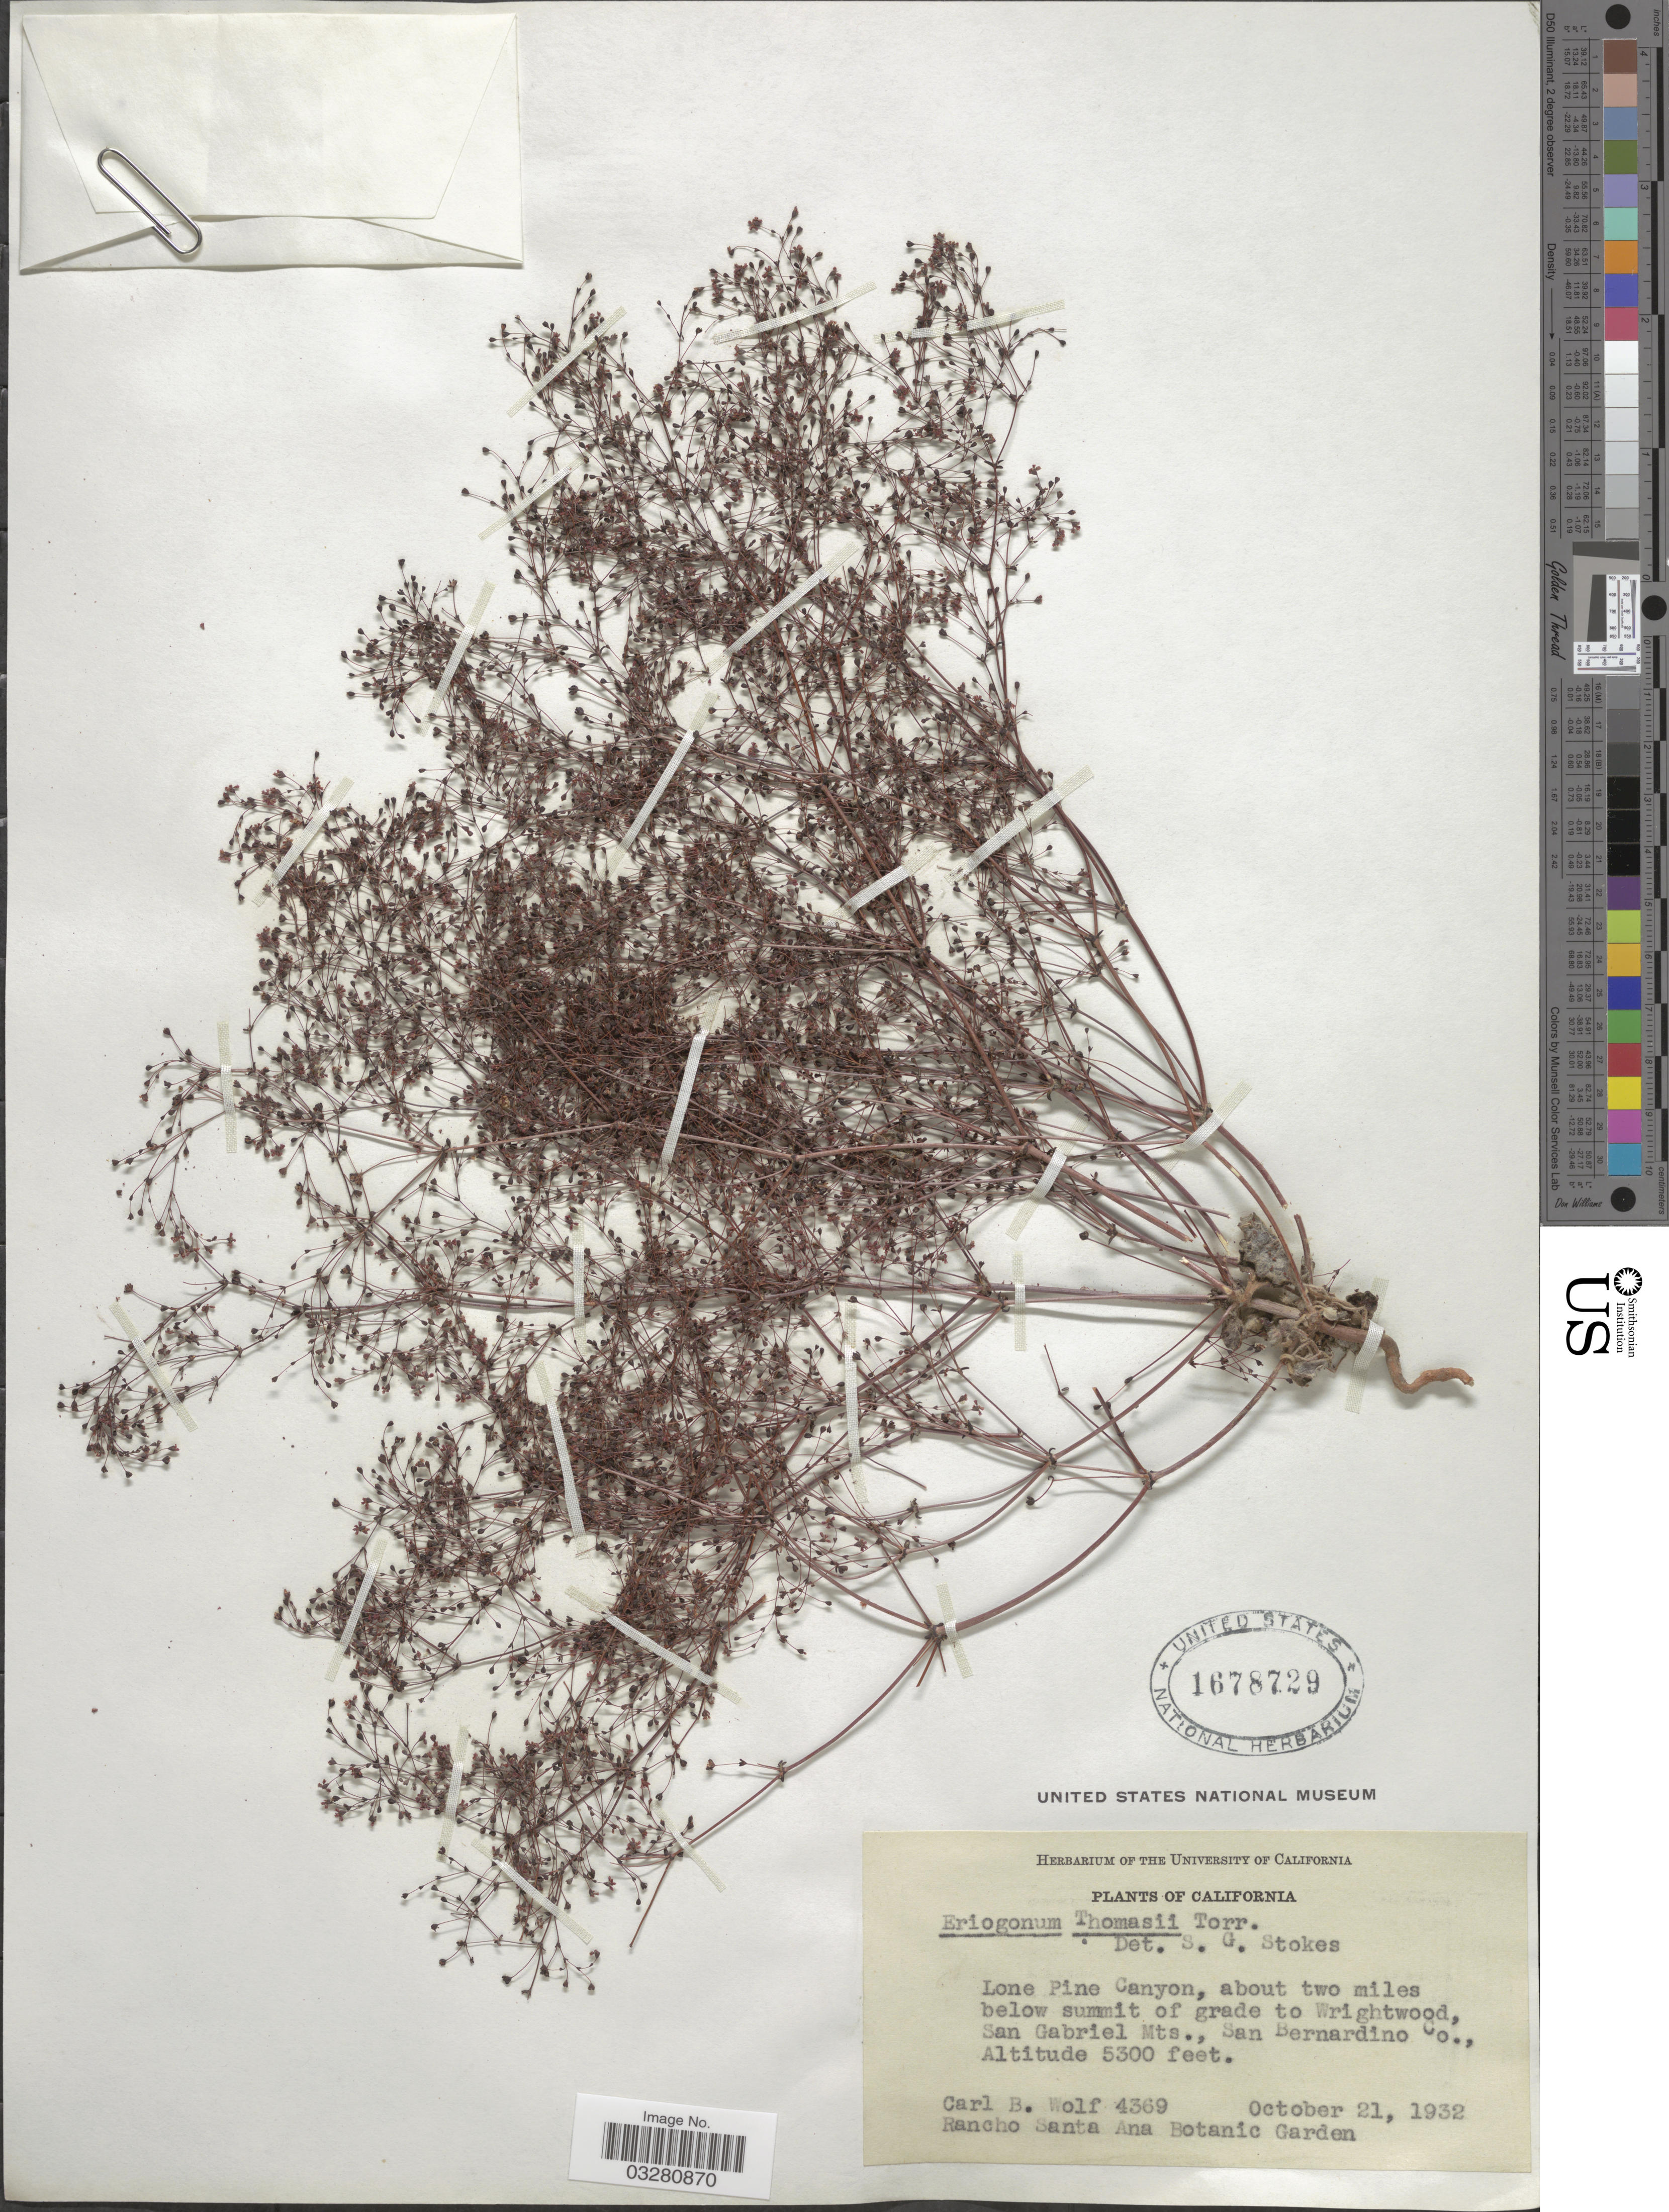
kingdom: Plantae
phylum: Tracheophyta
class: Magnoliopsida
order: Caryophyllales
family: Polygonaceae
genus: Eriogonum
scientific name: Eriogonum thomasii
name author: Torr.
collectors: C. B. Wolf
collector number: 4369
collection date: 1932-10-21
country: United States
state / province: California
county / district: Los Angeles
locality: Lone Pine Canyon, about two miles below summit of grade to Wrightwood, San Gabriel Mts., San Bernardino Co.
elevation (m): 1615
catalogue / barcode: US 1678729